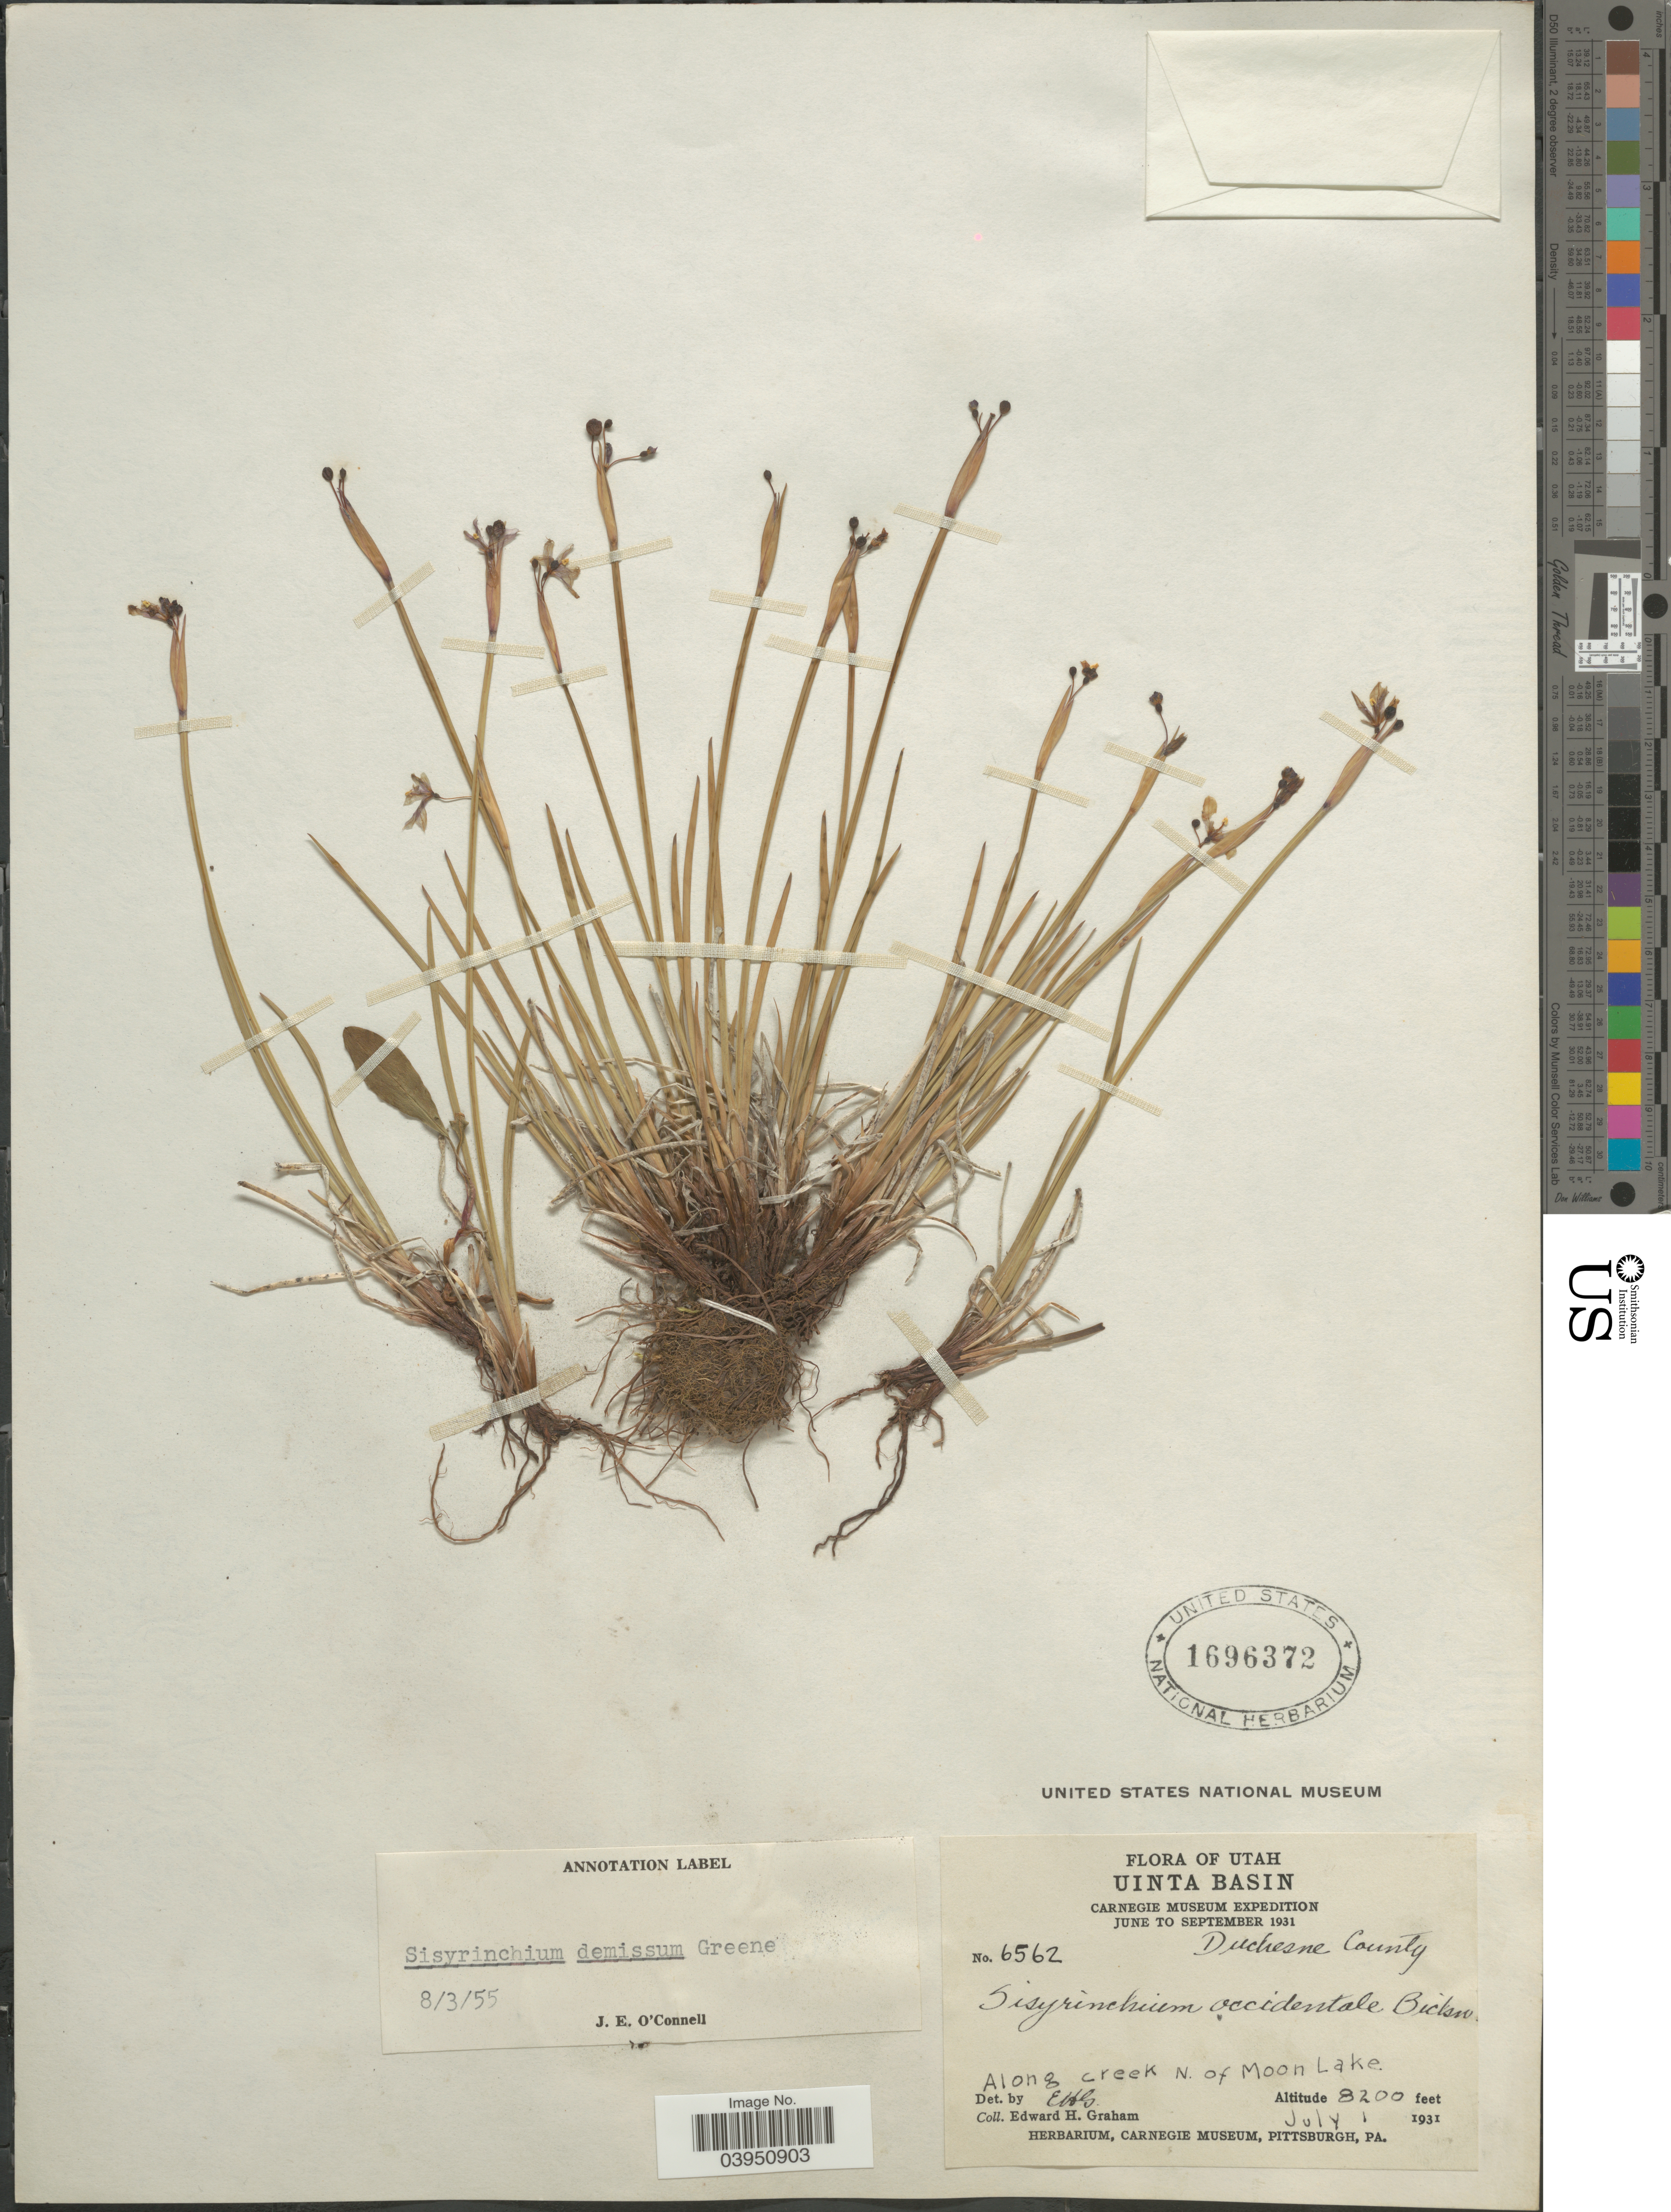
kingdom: Plantae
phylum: Tracheophyta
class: Liliopsida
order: Asparagales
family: Iridaceae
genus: Sisyrinchium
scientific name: Sisyrinchium demissum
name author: Greene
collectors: E. H. Graham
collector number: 6562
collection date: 1931-07-01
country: United States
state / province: Utah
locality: Uinta Basin. Duchesne County. Along creek N. of Moon Lake.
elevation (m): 2499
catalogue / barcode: US 1696372